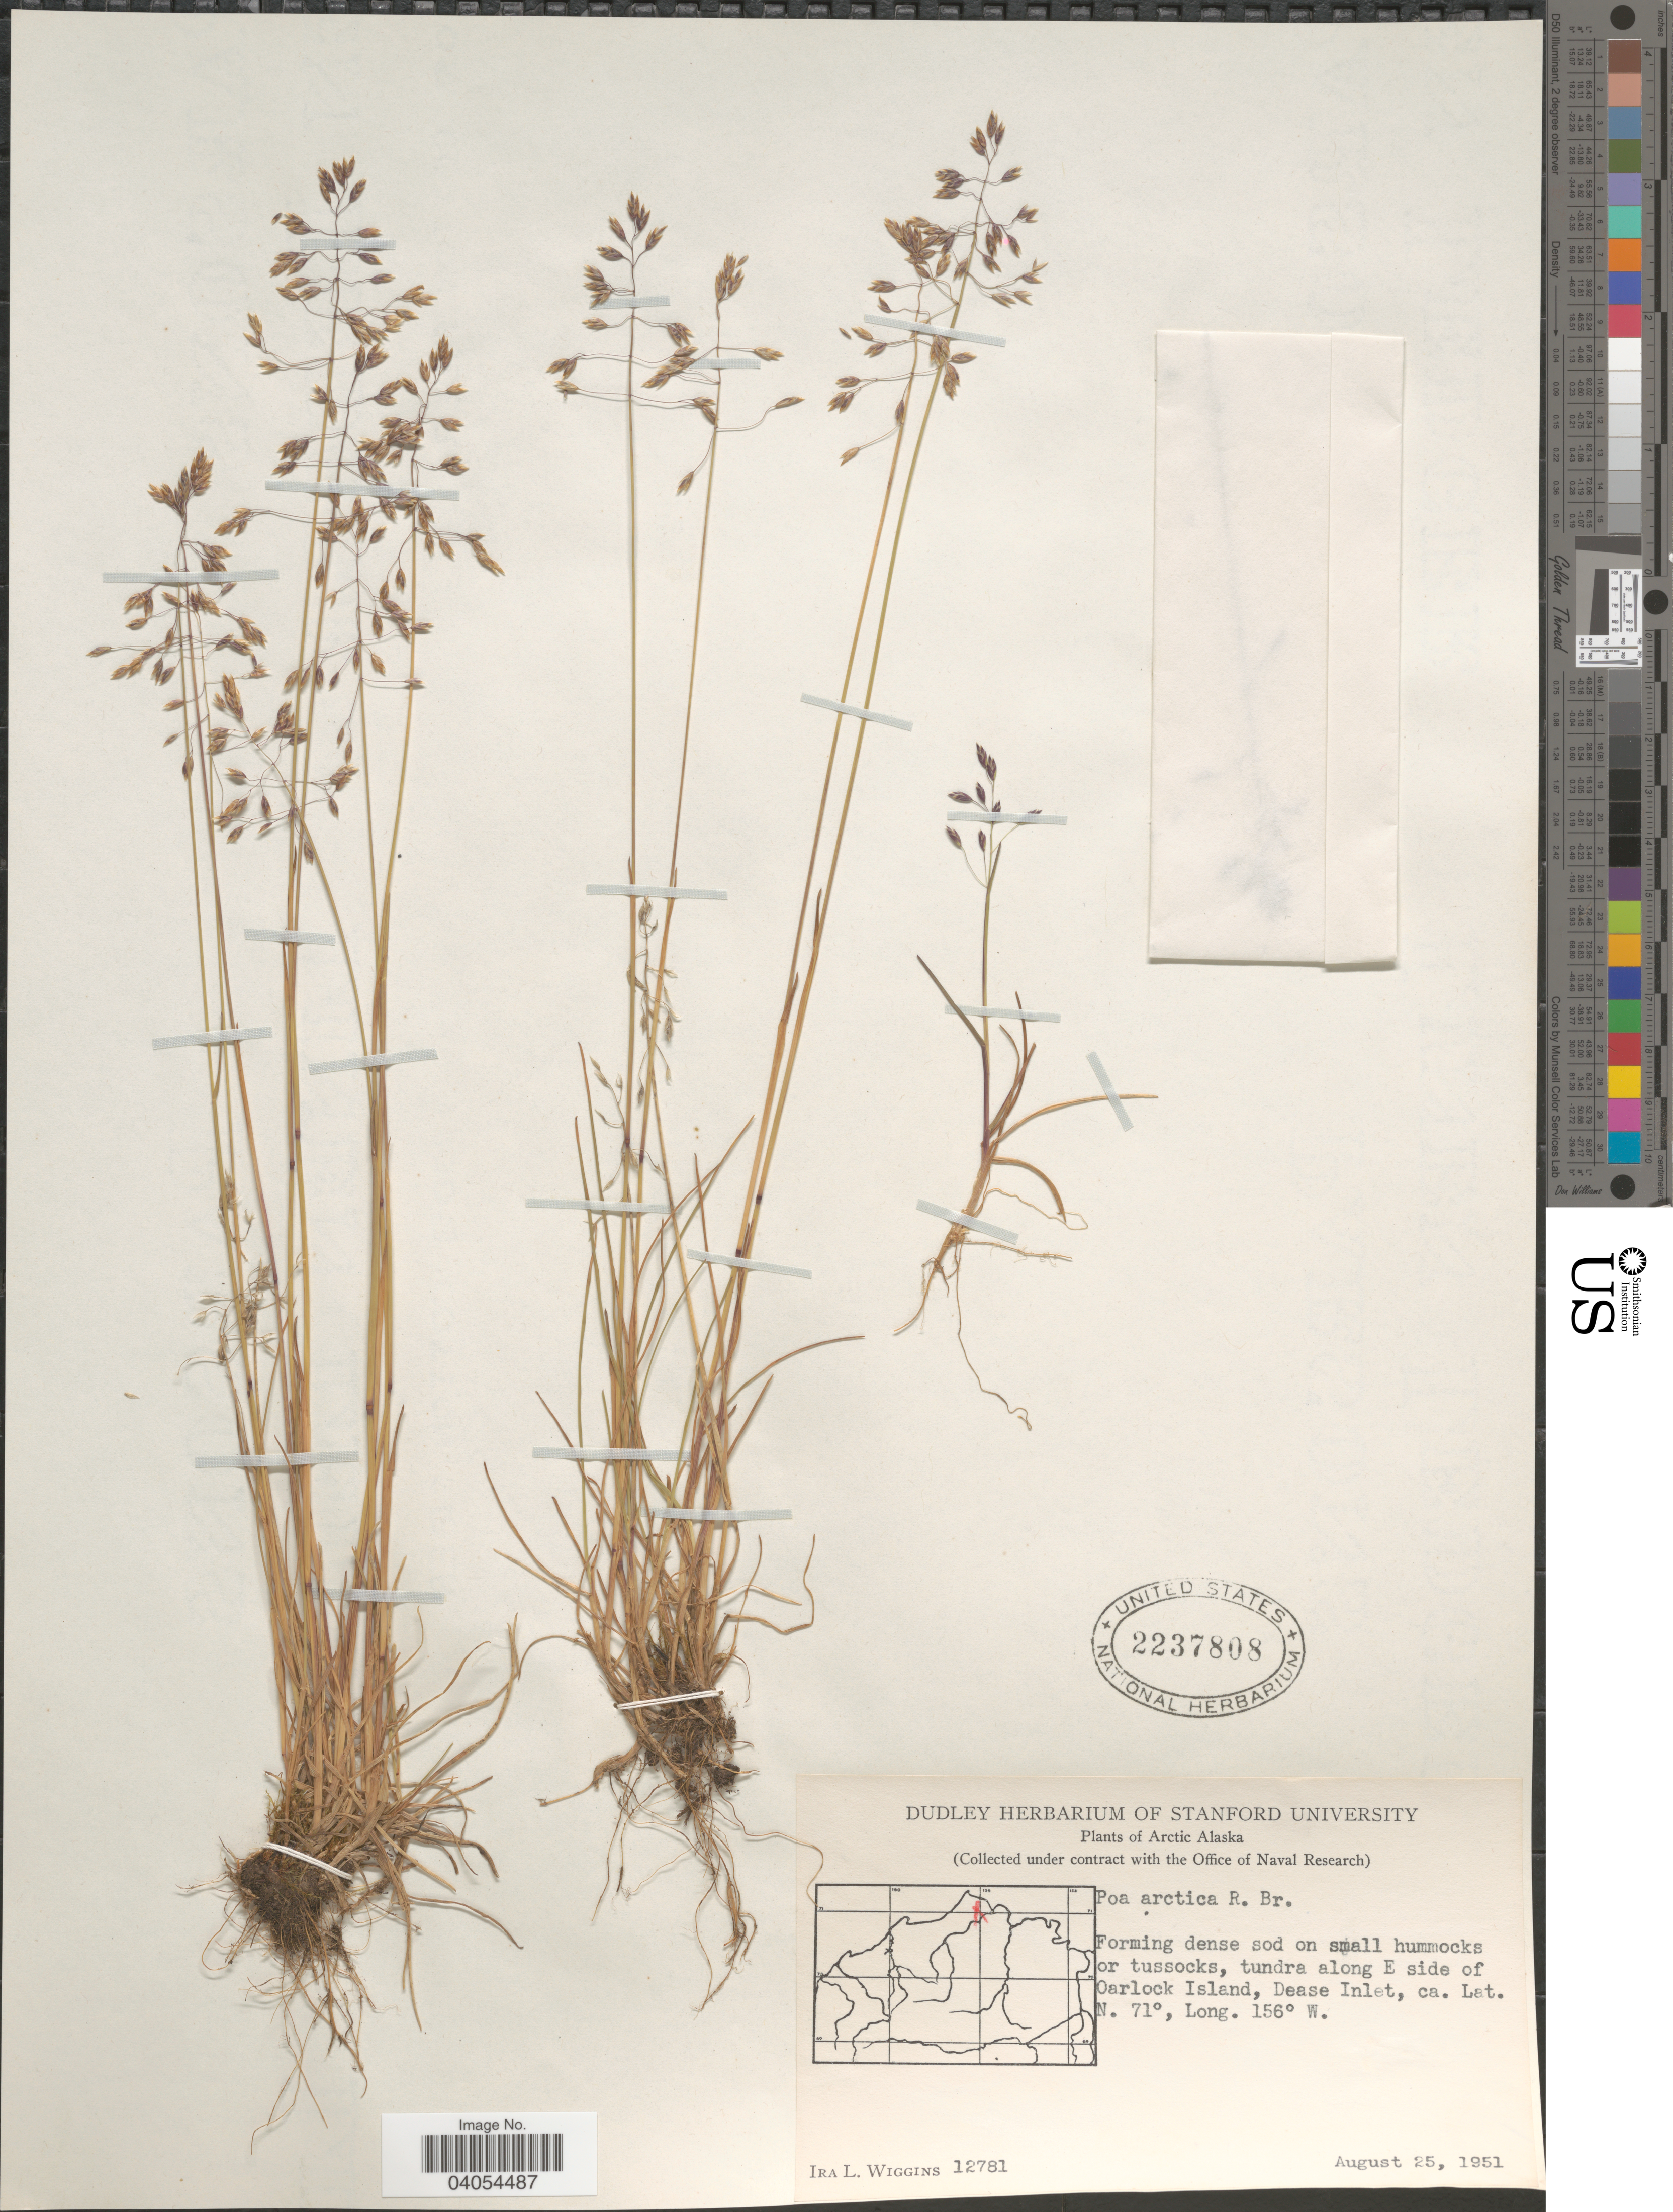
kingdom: Plantae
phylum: Tracheophyta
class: Liliopsida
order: Poales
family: Poaceae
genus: Poa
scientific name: Poa arctica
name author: R. Br.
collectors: I. L. Wiggins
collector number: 12781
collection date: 1951-08-25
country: United States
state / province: Alaska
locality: Arctic Alaska. Tundra along E side of Oarlock Island, Dease Inlet.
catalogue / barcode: US 2237808